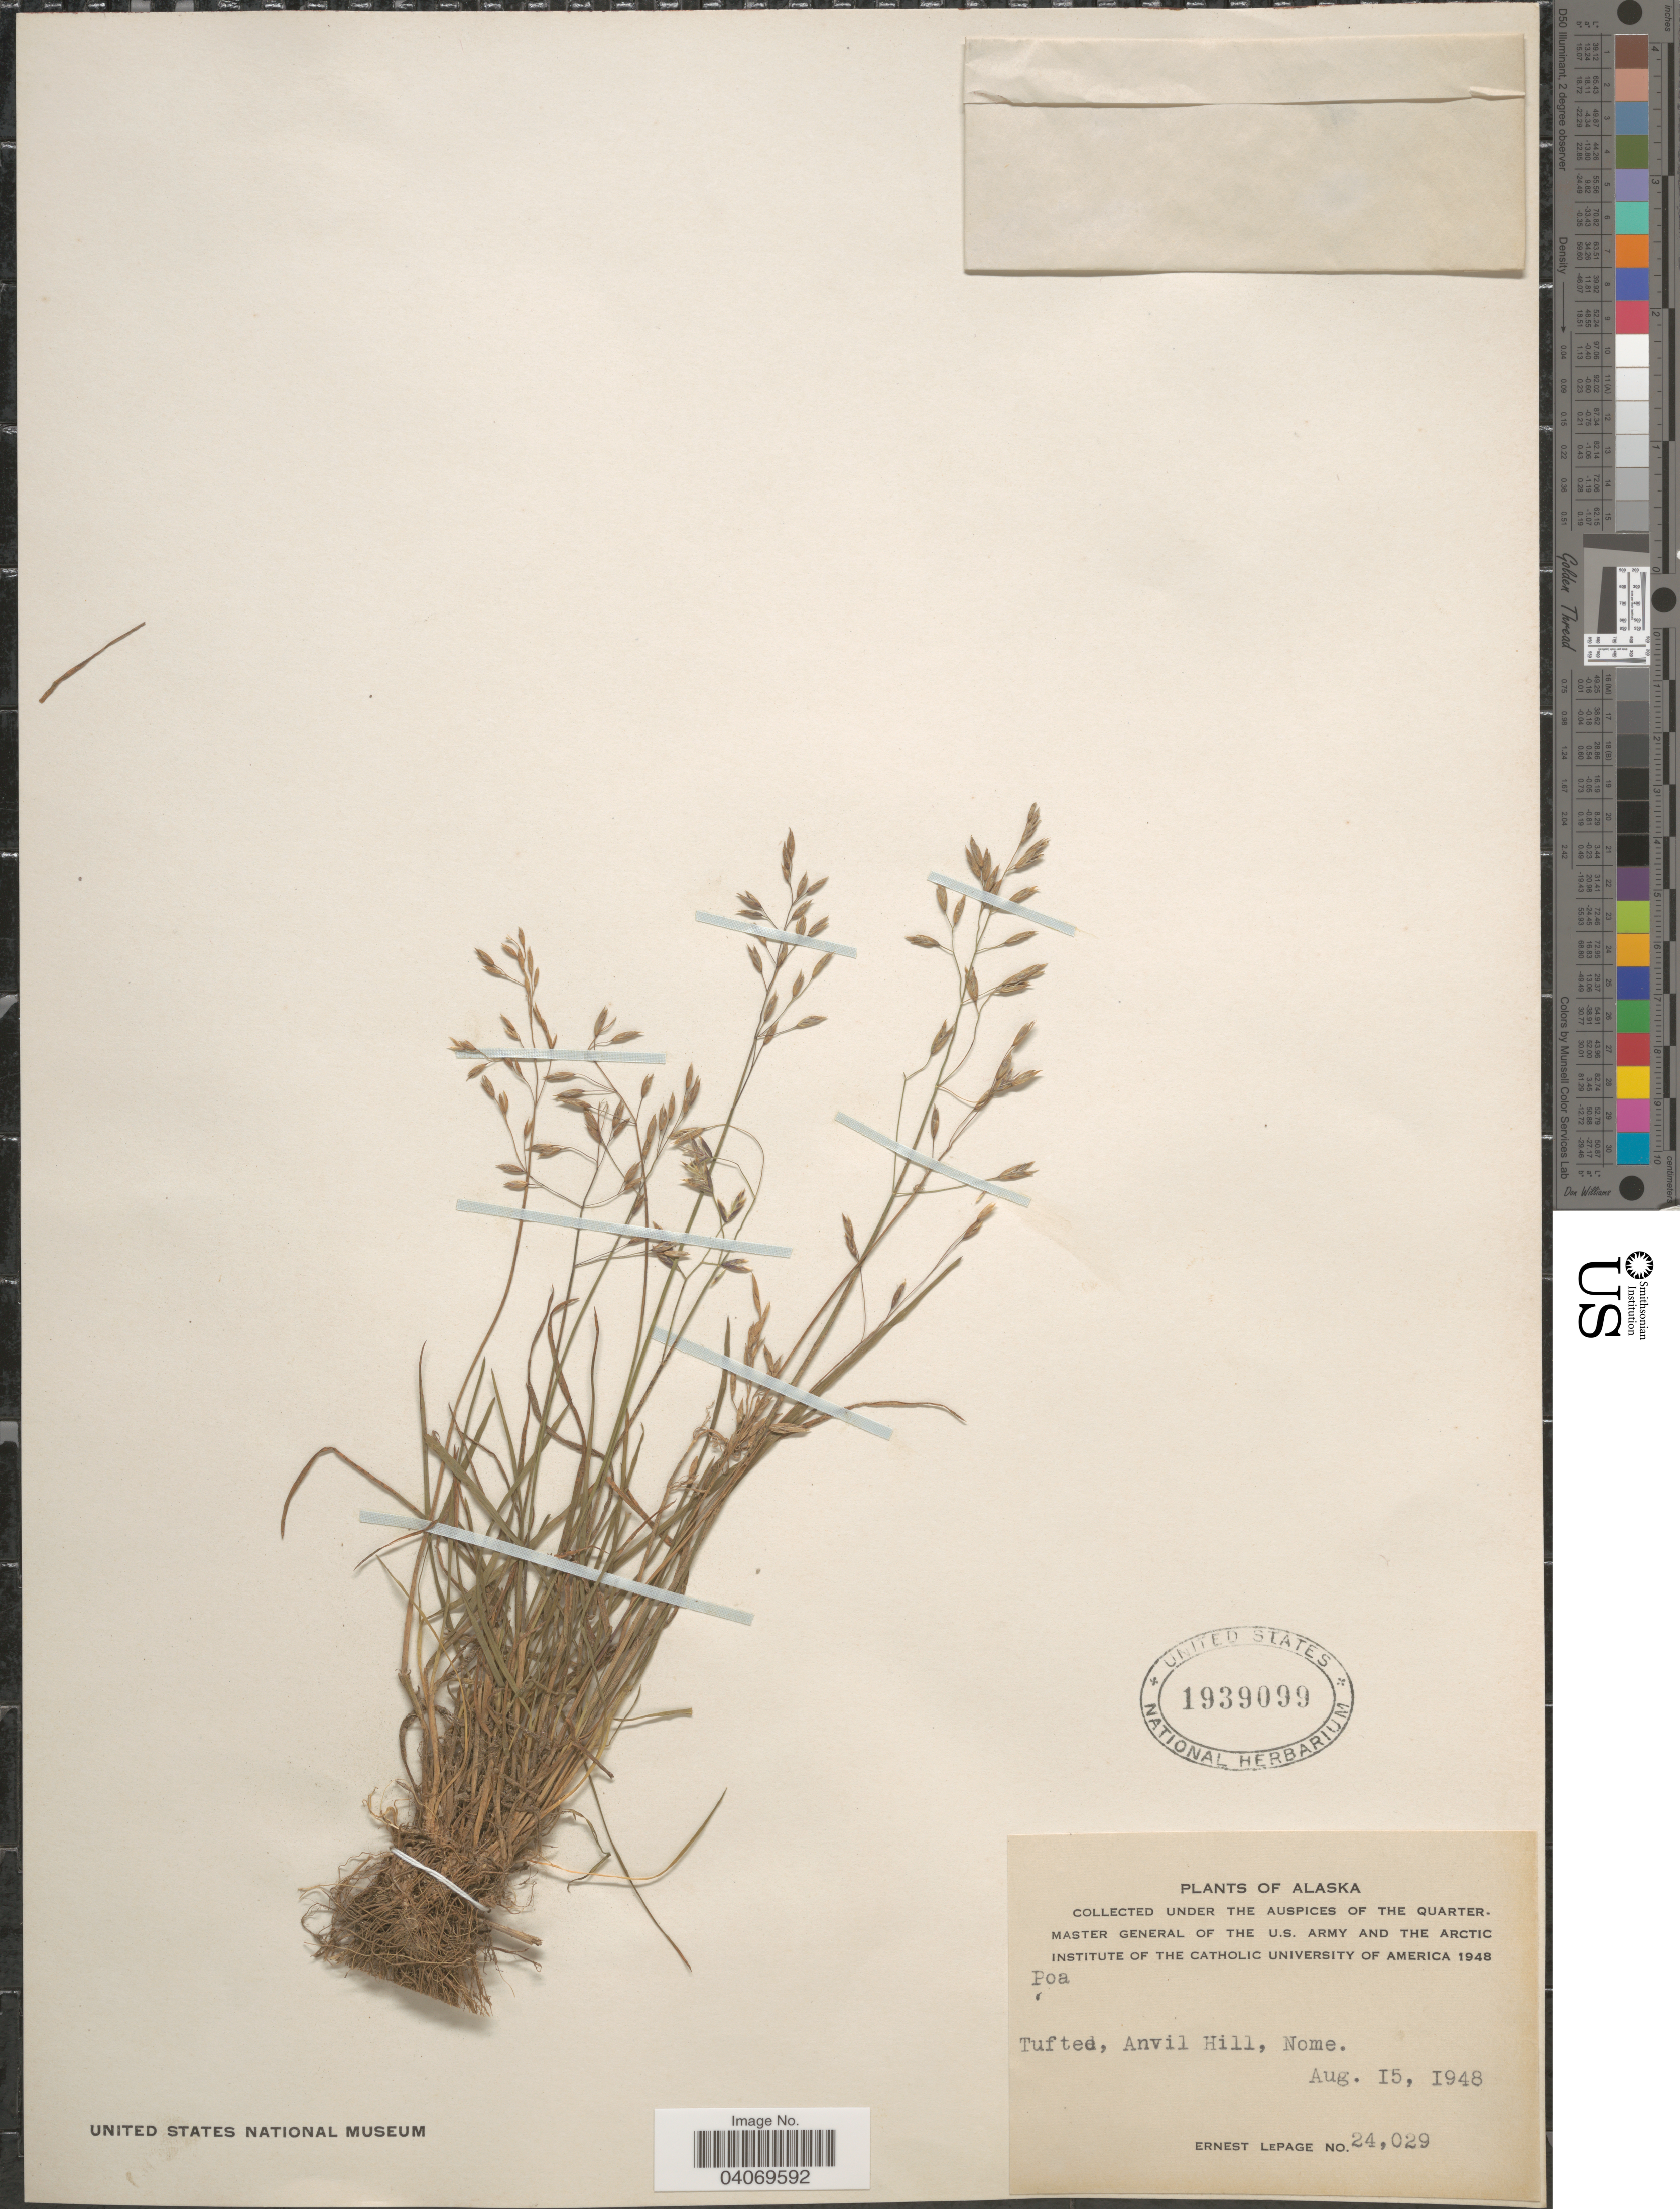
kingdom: Plantae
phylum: Tracheophyta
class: Liliopsida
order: Poales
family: Poaceae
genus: Poa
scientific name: Poa sp.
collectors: E. Lepage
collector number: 24029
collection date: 1948-08-15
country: United States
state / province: Alaska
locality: Tufted, Anvil Hill, Nome.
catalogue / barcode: US 1939099